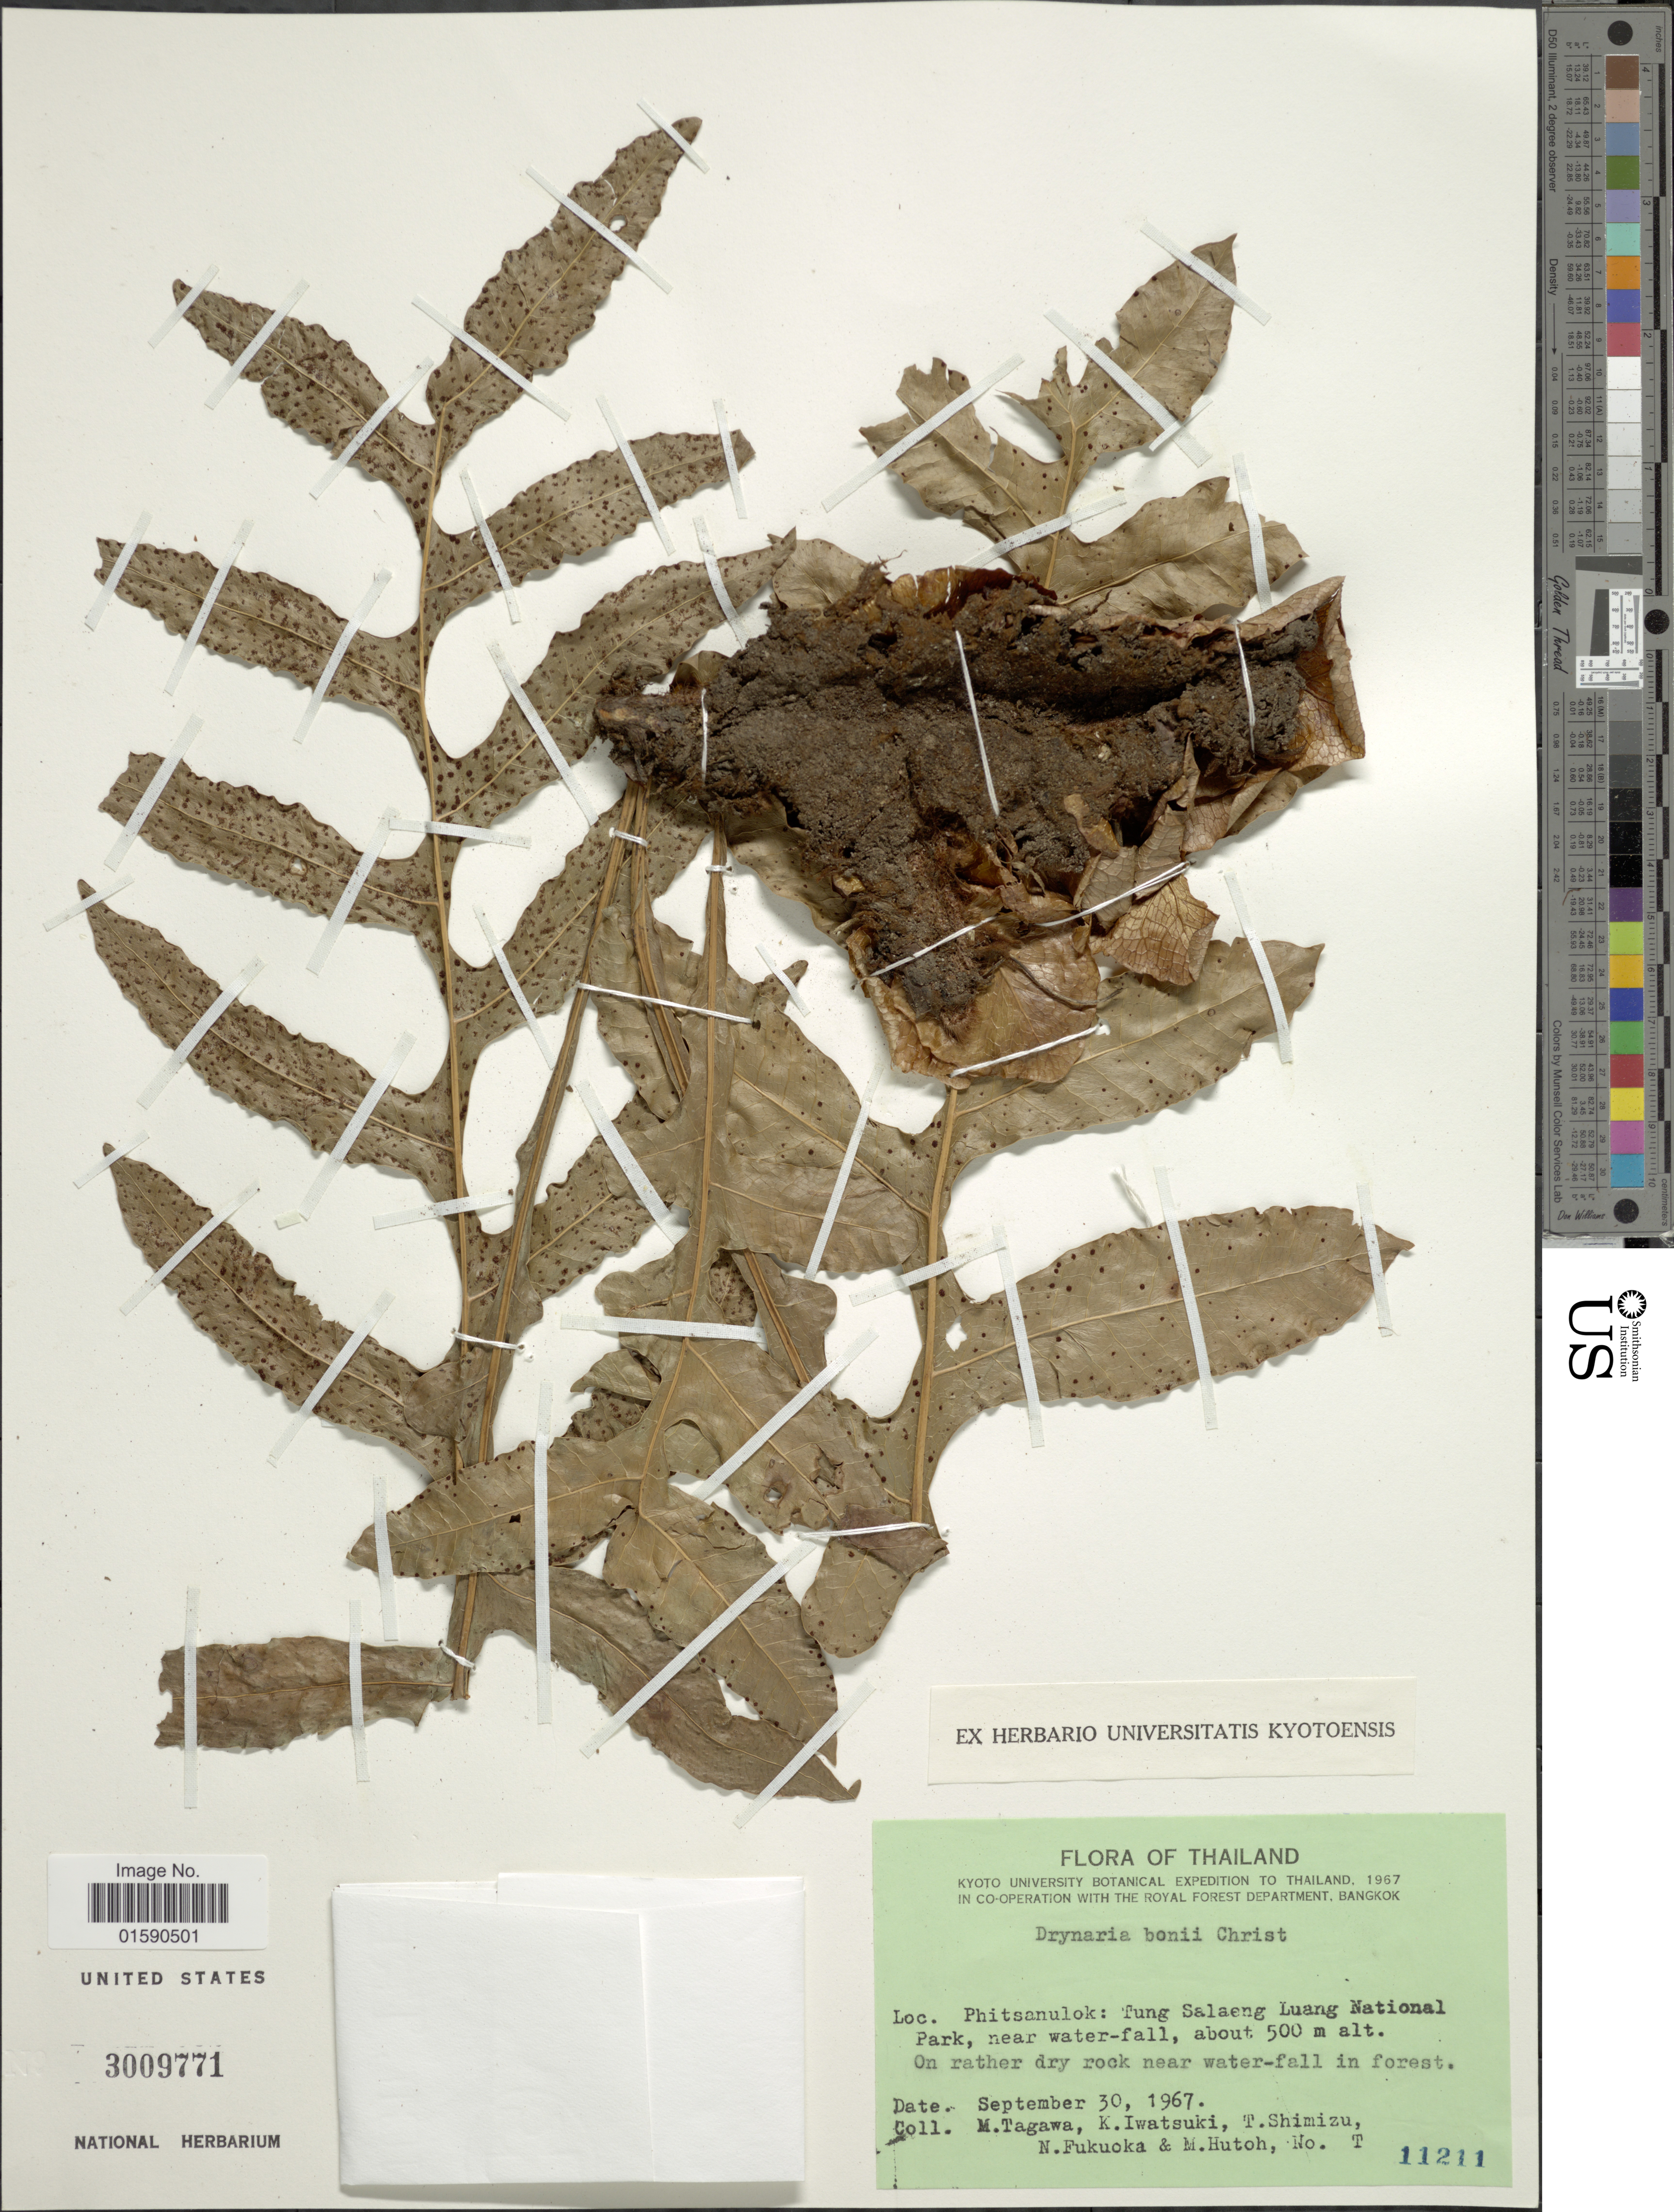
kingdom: Plantae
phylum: Tracheophyta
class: Polypodiopsida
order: Polypodiales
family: Polypodiaceae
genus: Drynaria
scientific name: Drynaria bonii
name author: Christ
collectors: M. Tagawa, K. Iwatsuki, T. Shimizu, N. Fukuoka & M. Hutoh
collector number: T 11211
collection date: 1967-09-30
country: Thailand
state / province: Phitsanulok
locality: Tungj Salaeng Luang National Park, near water-fall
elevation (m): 500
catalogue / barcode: US 3009771